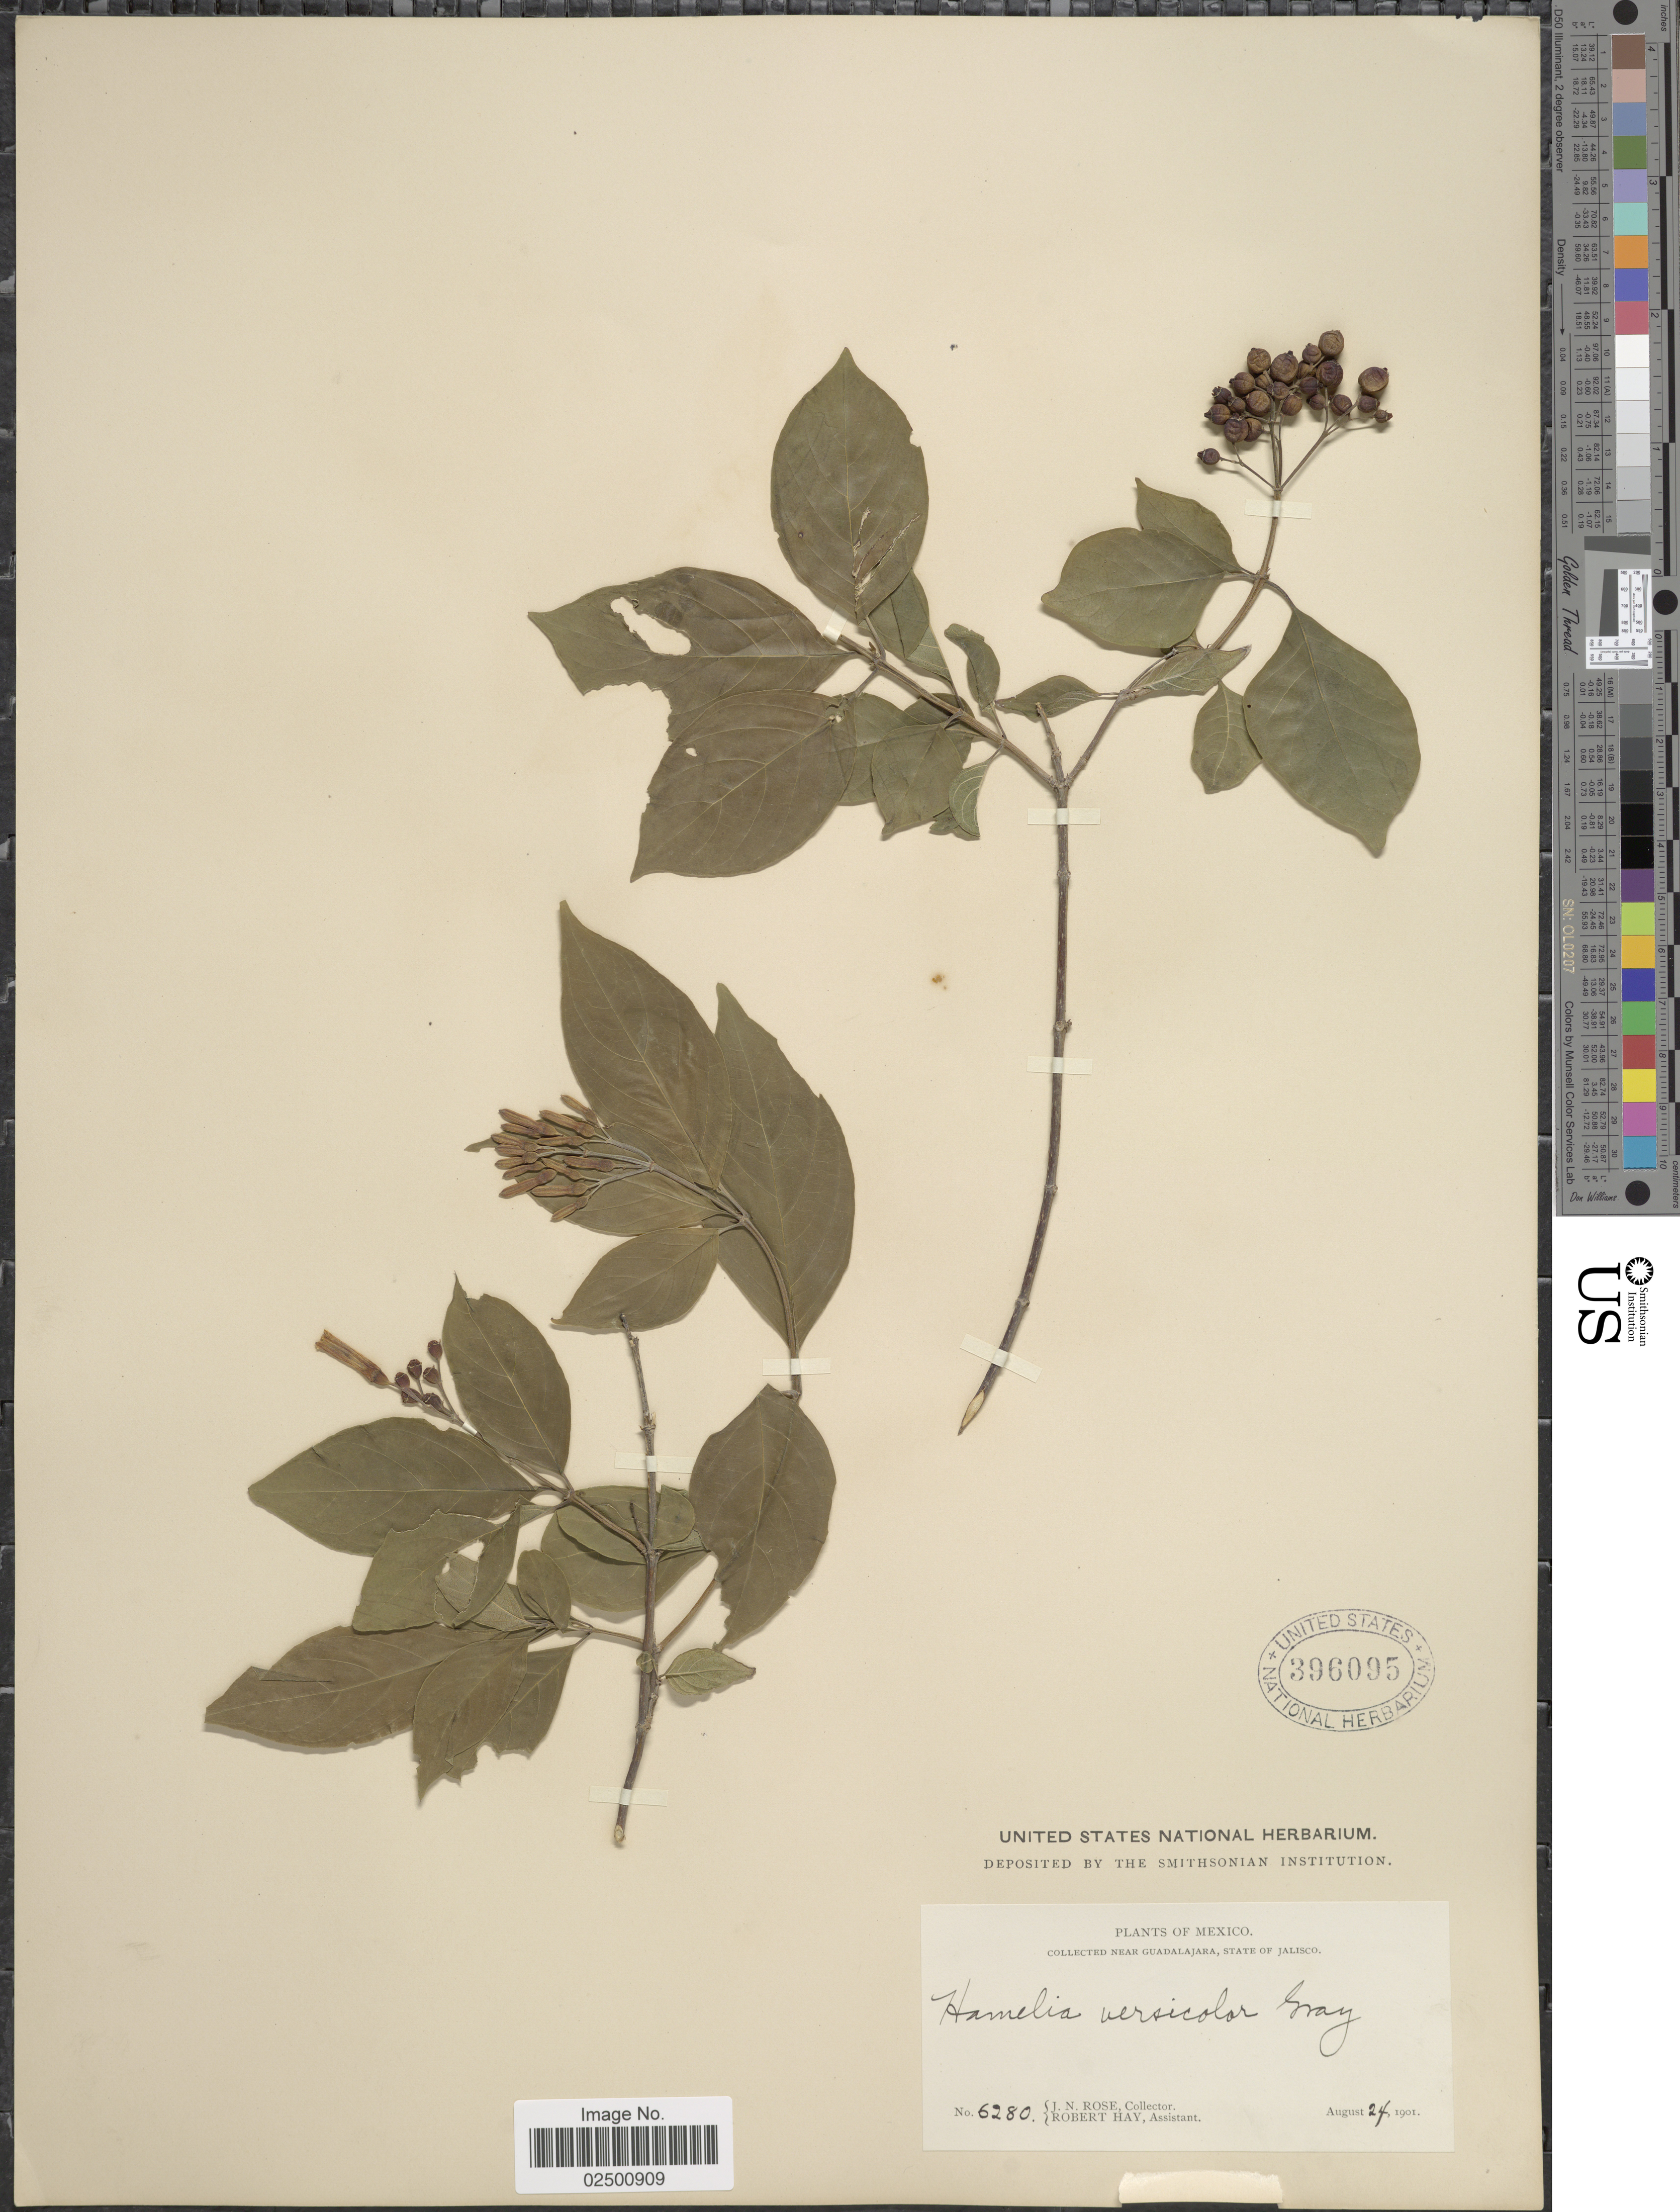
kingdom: Plantae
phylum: Tracheophyta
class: Magnoliopsida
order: Gentianales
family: Rubiaceae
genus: Hamelia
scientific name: Hamelia versicolor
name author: A. Gray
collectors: J. N. Rose & R. H. Hay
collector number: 6280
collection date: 1901-08-24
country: Mexico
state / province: Jalisco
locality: Near Guadalajara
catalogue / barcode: US 396095